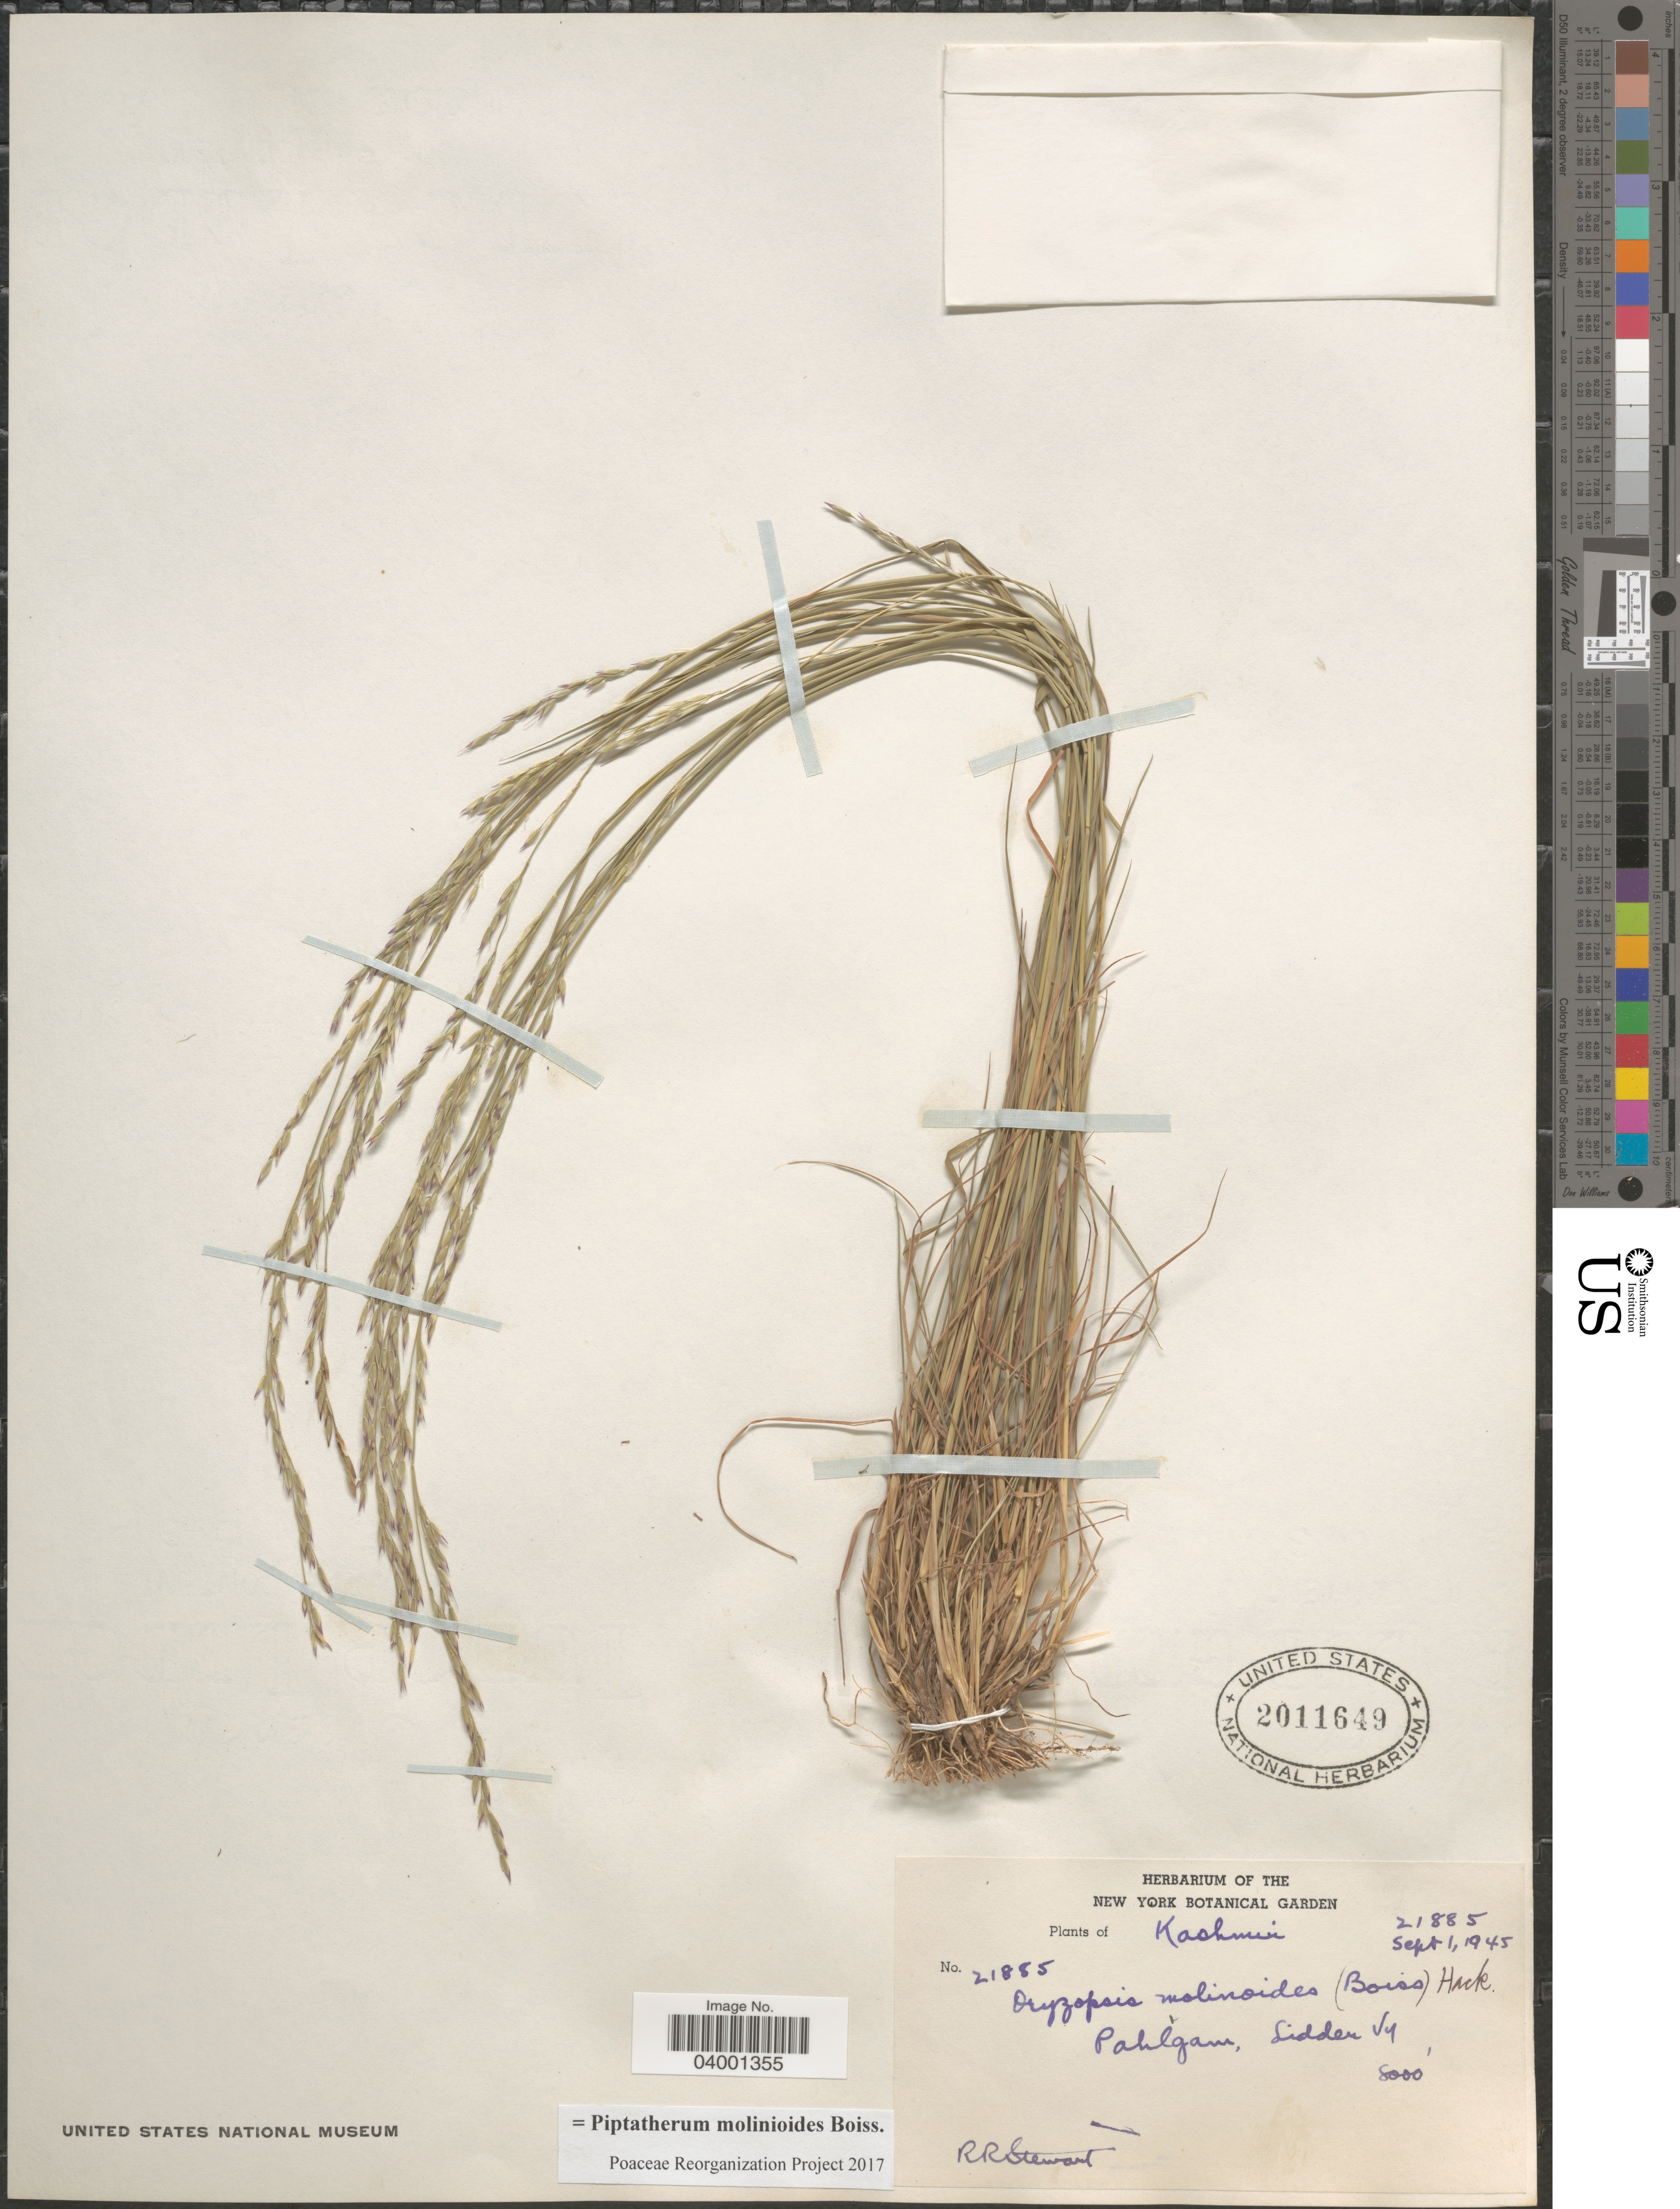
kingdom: Plantae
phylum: Tracheophyta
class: Liliopsida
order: Poales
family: Poaceae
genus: Piptatherum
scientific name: Piptatherum molinioides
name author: Boiss.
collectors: R. Stewart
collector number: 21885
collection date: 1945-09-01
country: India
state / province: Jammu and Kashmir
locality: Kashmir. Pahlgam, Lidden Vy.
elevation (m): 2438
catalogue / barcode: US 2011649